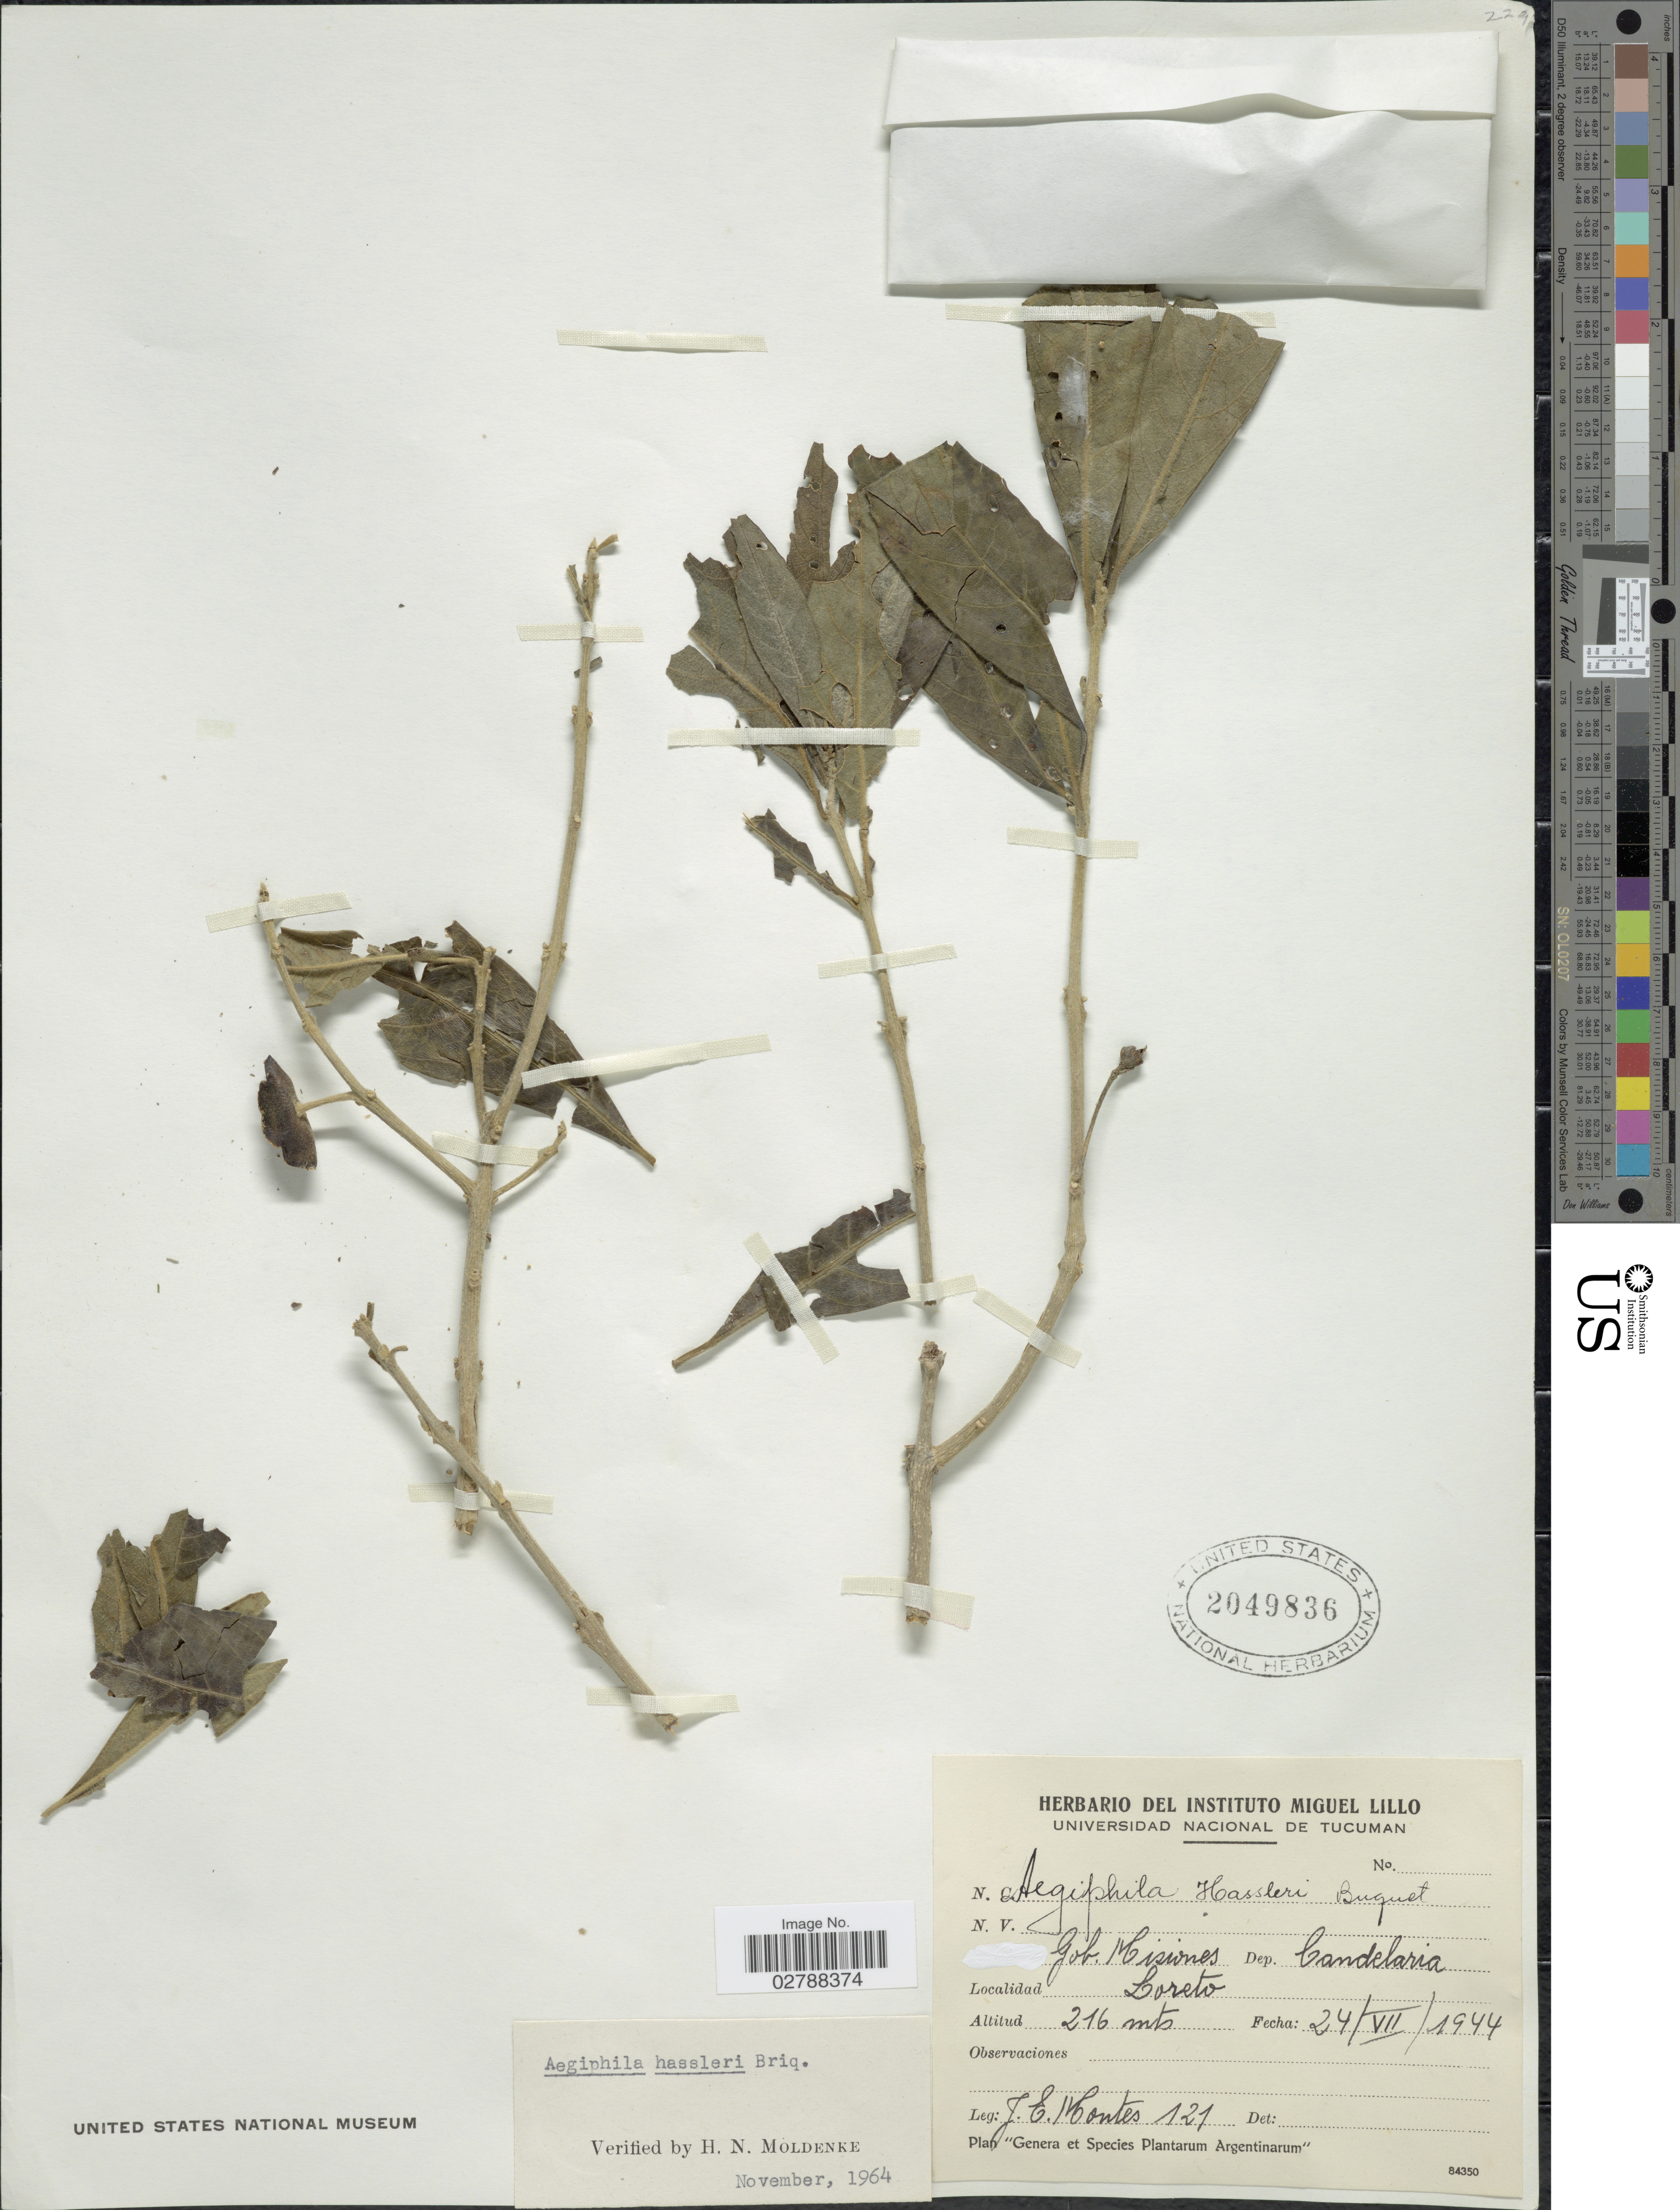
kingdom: Plantae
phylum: Tracheophyta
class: Magnoliopsida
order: Lamiales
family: Lamiaceae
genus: Aegiphila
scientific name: Aegiphila brachiata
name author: Vell.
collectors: J. E. Montes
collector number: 121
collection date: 1944-07-24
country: Argentina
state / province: Misiones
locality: Gob. Misiones, Dep. Candelaria, Loreto.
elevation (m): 216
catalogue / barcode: US 2049836